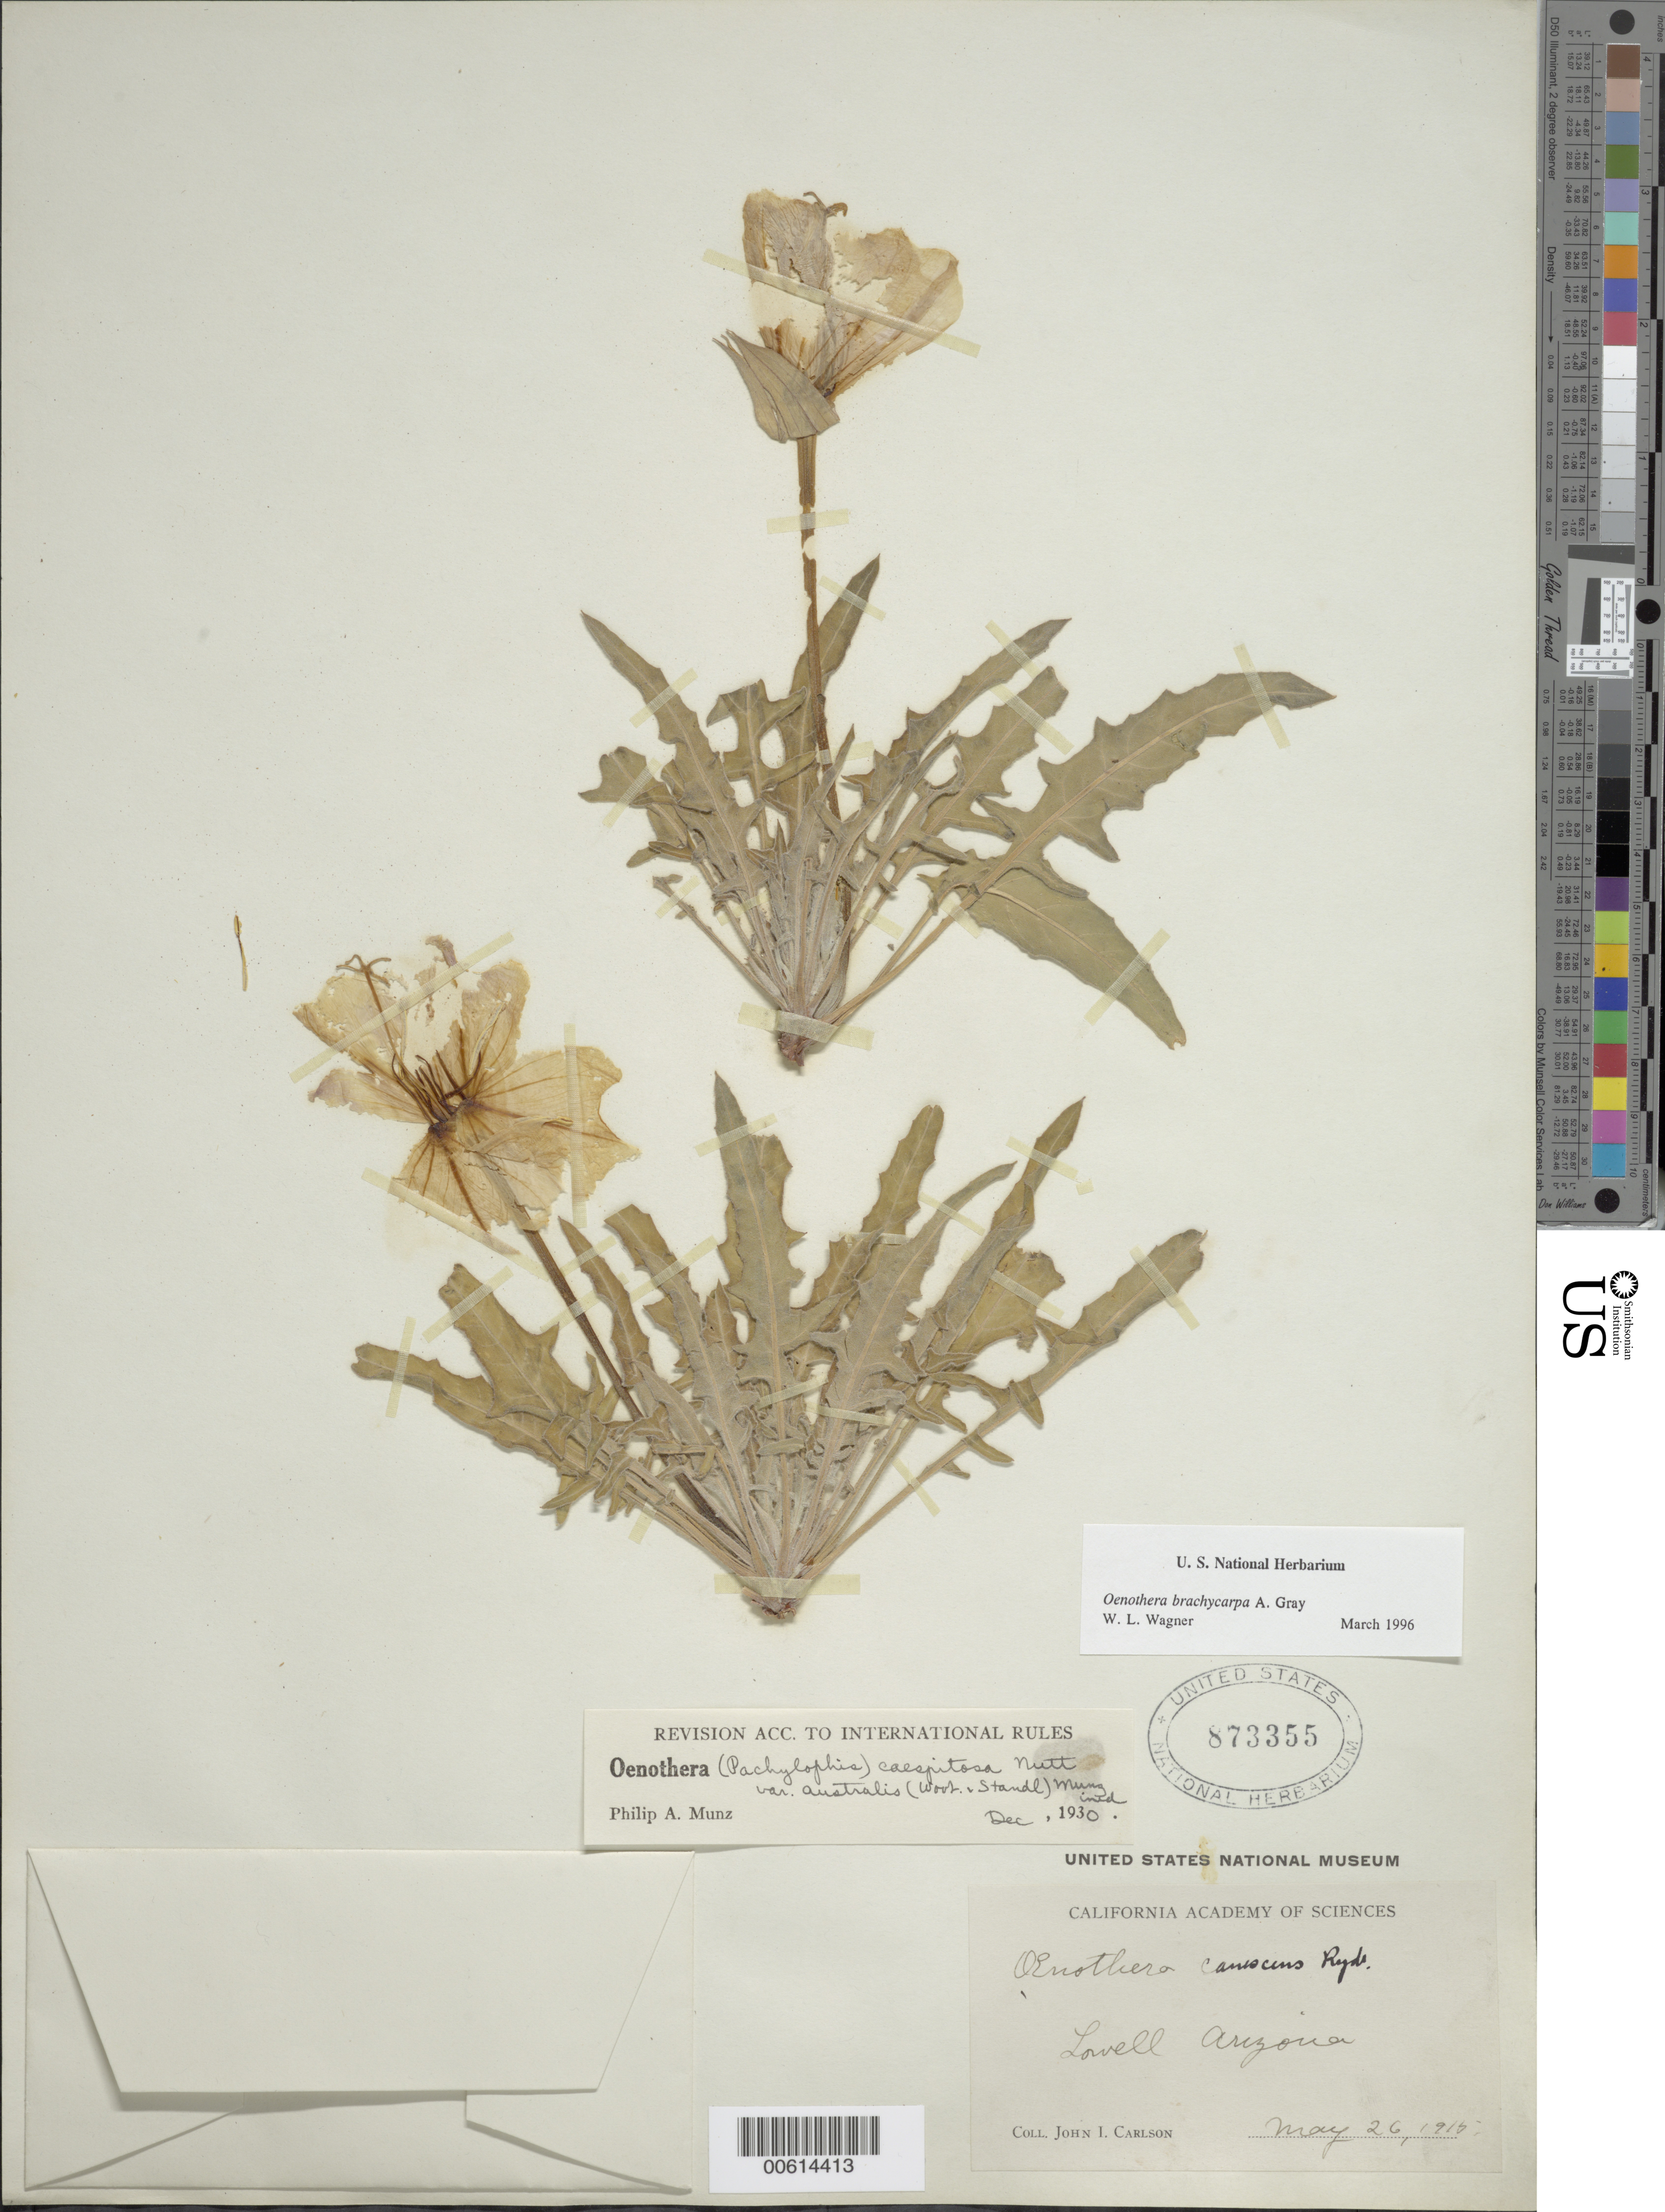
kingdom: Plantae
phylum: Tracheophyta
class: Magnoliopsida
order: Myrtales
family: Onagraceae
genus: Oenothera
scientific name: Oenothera brachycarpa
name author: A. Gray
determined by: Wagner, W. L., (BOT), Smithsonian Institution - National Museum of Natural History (UNITED STATES)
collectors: J. Carlson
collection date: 1915-05-26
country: United States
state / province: Arizona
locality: Lowell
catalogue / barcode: US 873355